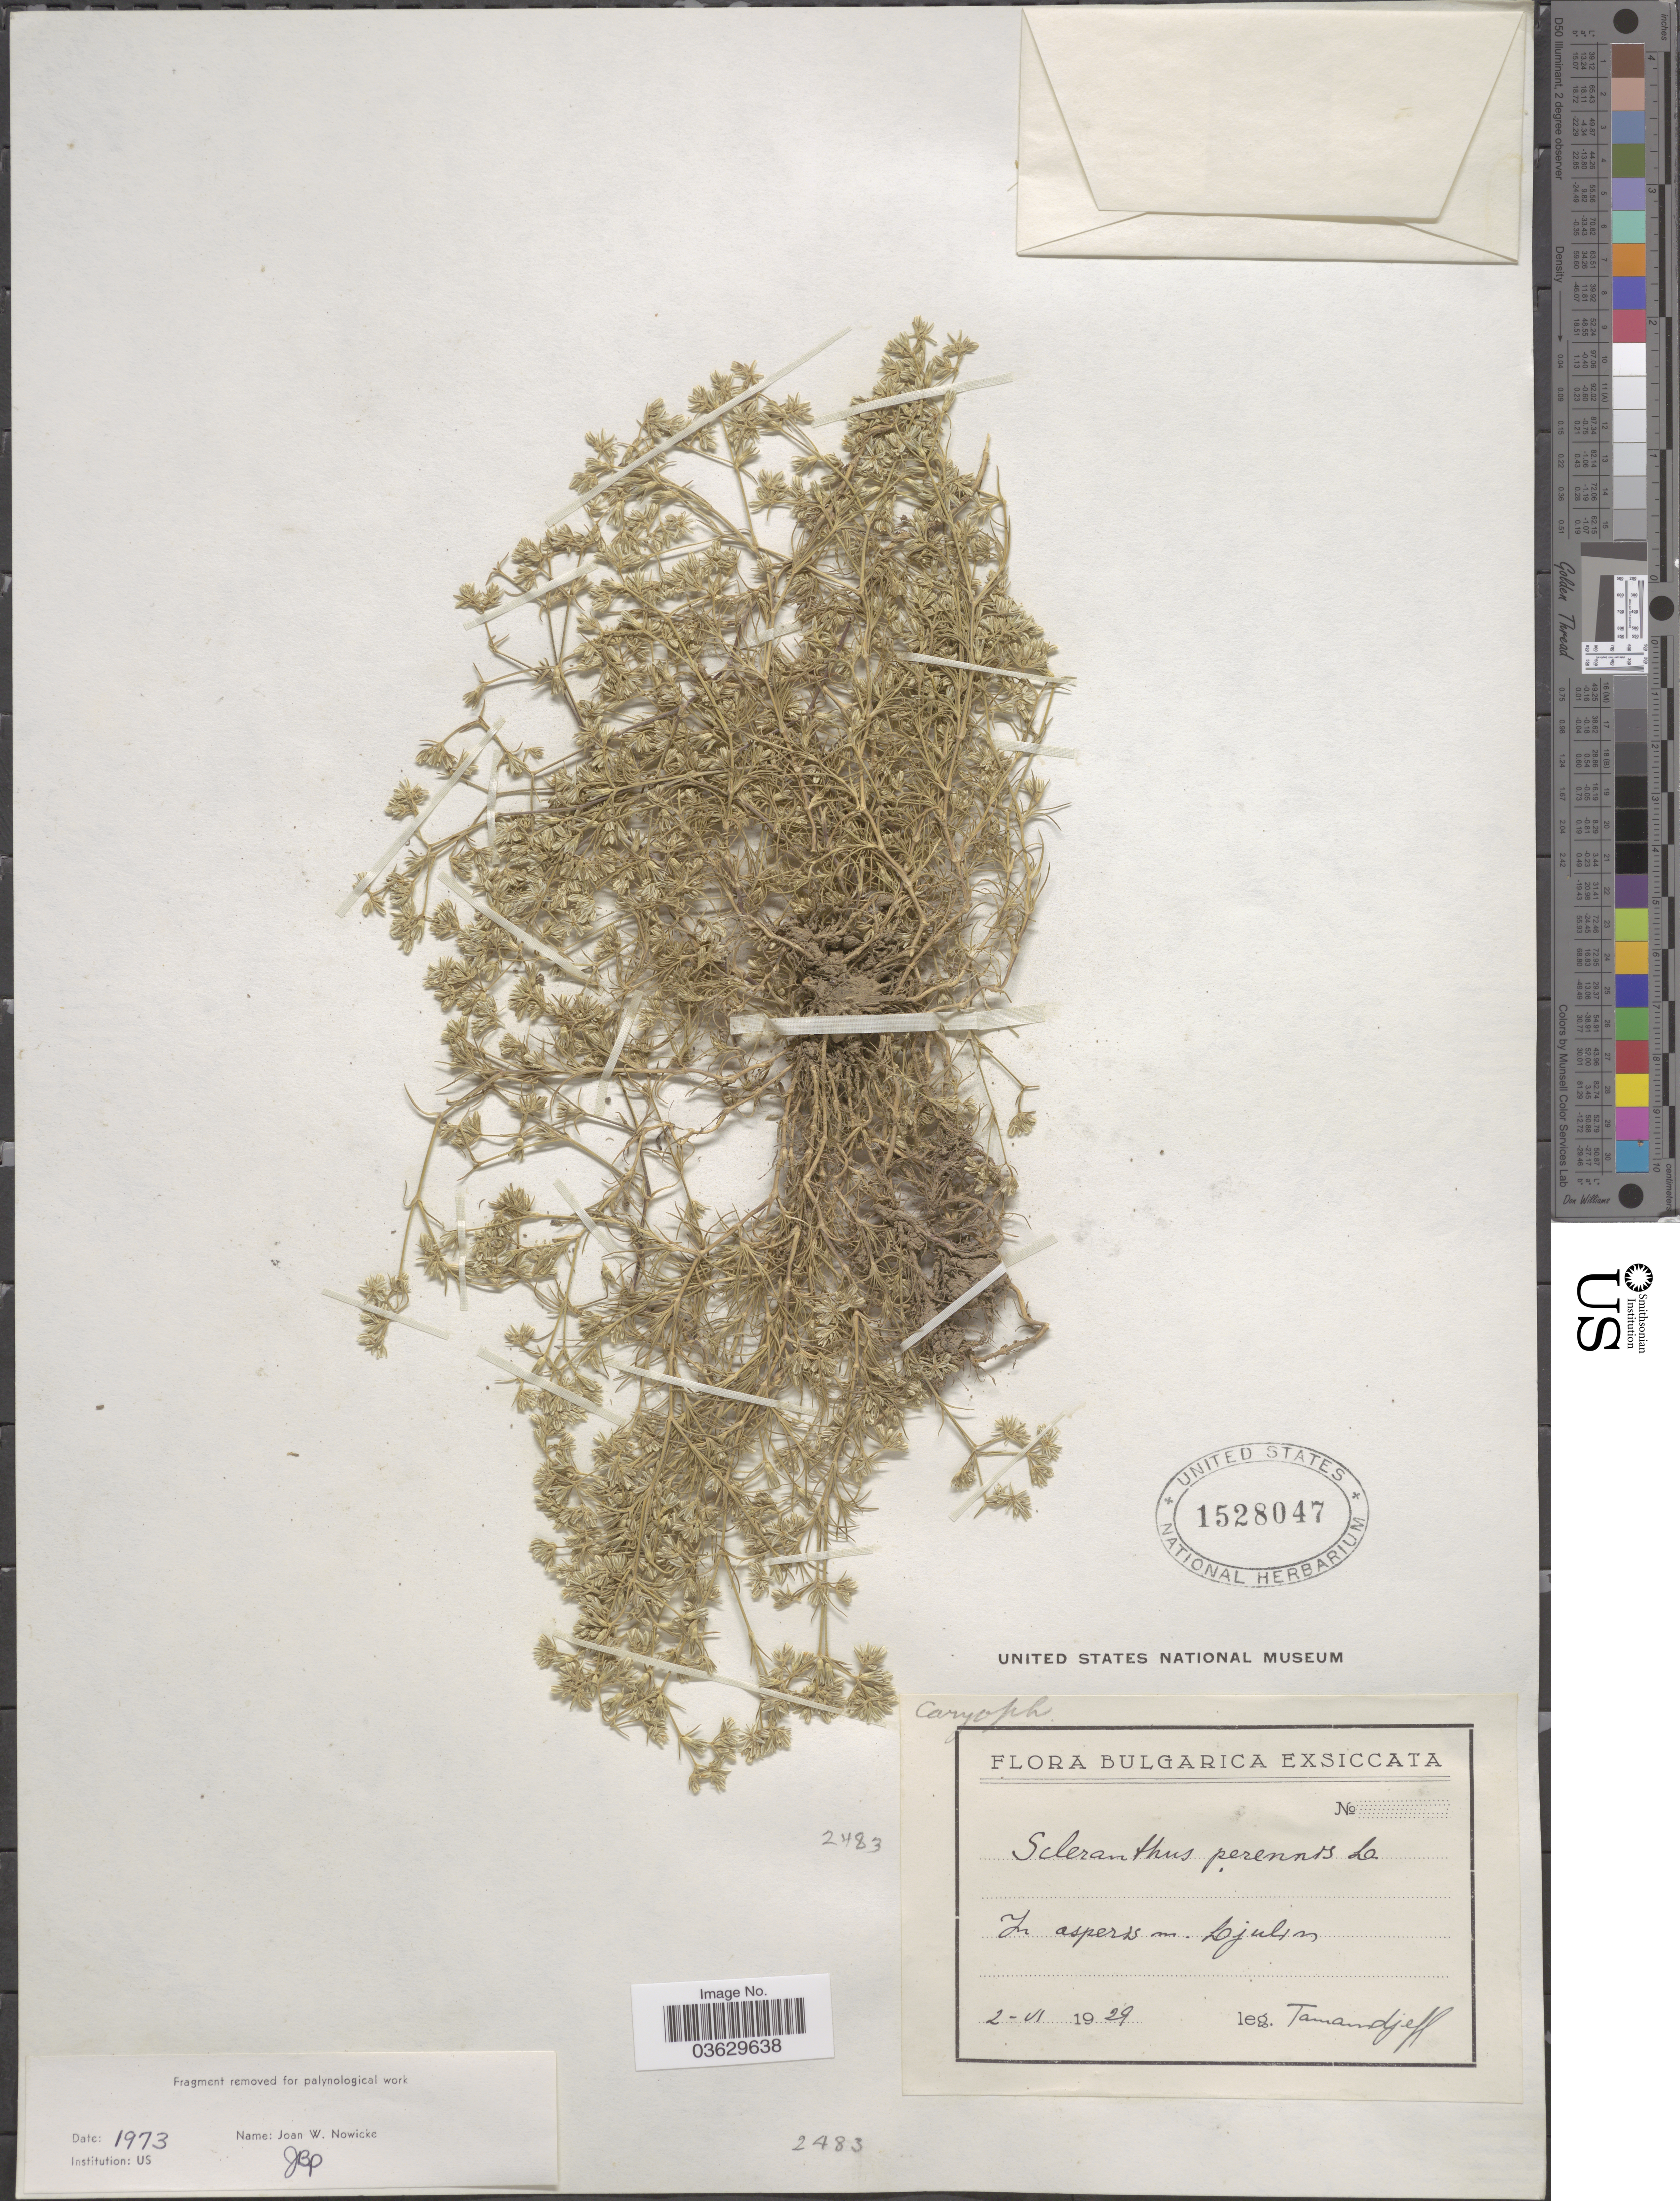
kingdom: Plantae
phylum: Tracheophyta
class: Magnoliopsida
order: Caryophyllales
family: Caryophyllaceae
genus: Scleranthus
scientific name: Scleranthus perennis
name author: L.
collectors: -. Tamandjeff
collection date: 1929-06-02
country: Bulgaria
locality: In asperds m. Zjulim. [interpreted]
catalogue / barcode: US 1528047